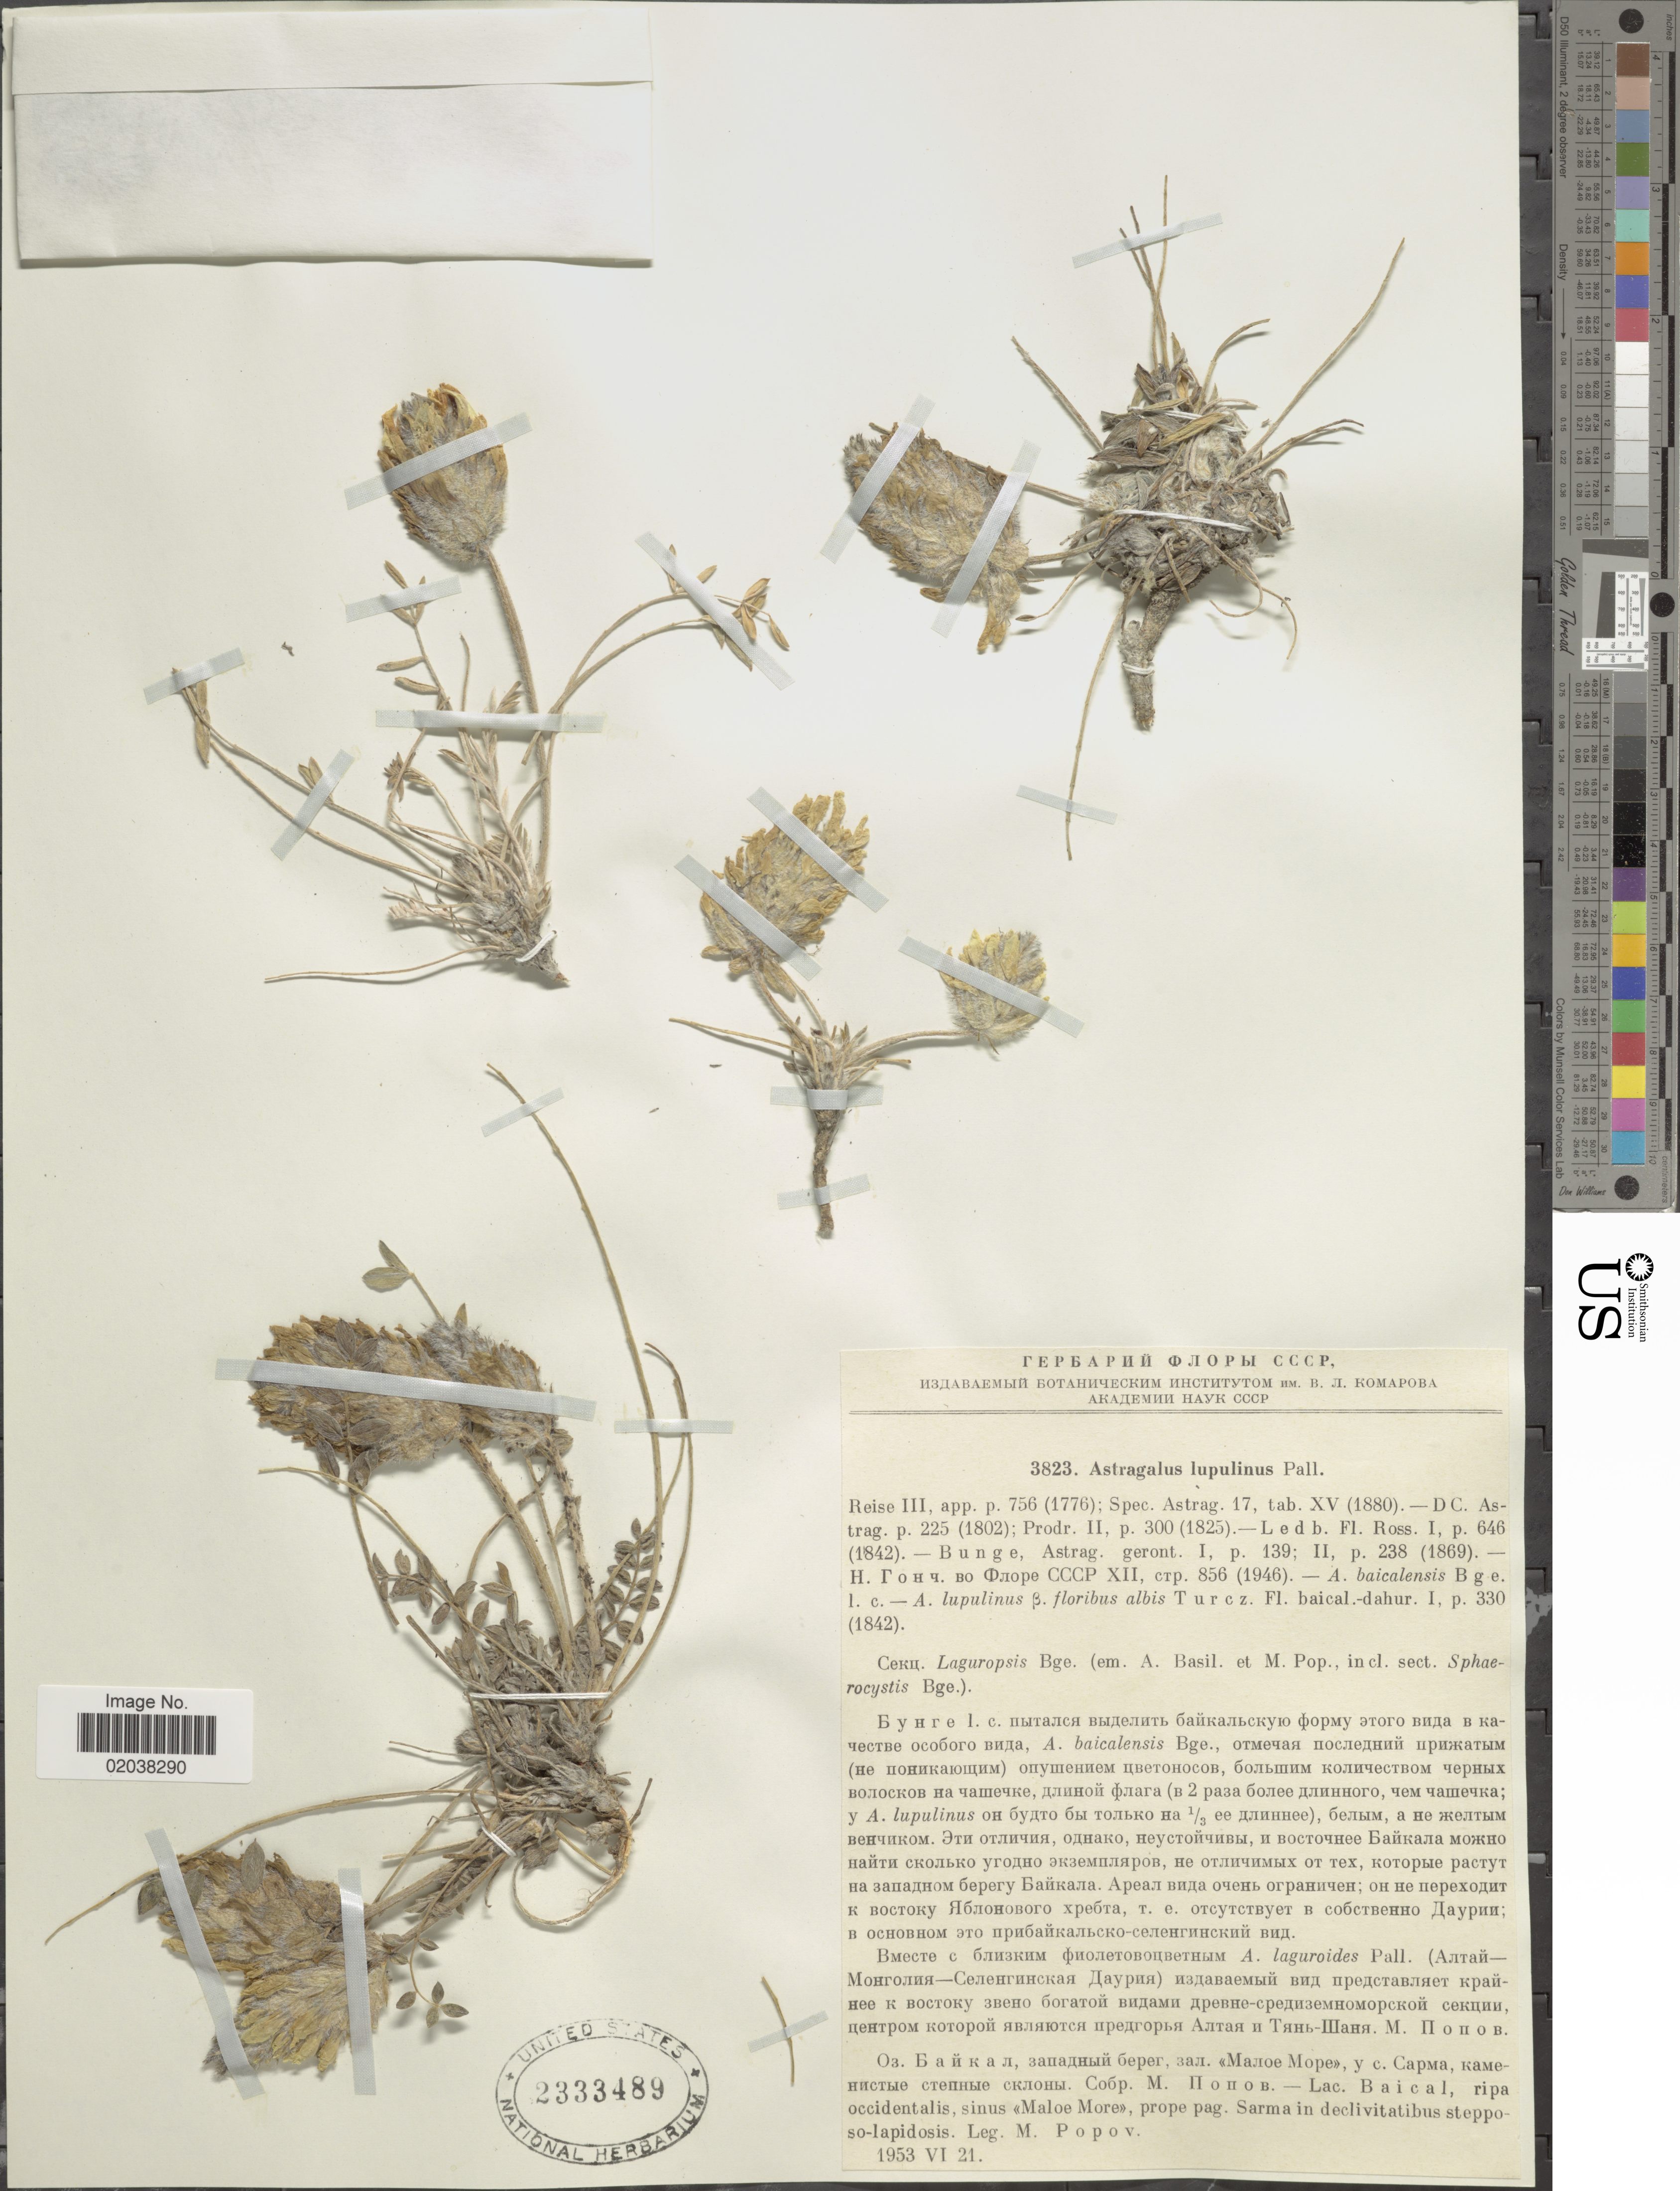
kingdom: Plantae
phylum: Tracheophyta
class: Magnoliopsida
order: Fabales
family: Fabaceae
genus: Astragalus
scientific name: Astragalus lupulinus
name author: Pall.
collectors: M. Popov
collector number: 3823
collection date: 1953-06-21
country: Russian Federation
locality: Lac. baical, ripa occidentalis, sinus Maloe More, prope pag. Sarma in declivitatibus stepposo-lapidosis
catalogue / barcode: US 2333489